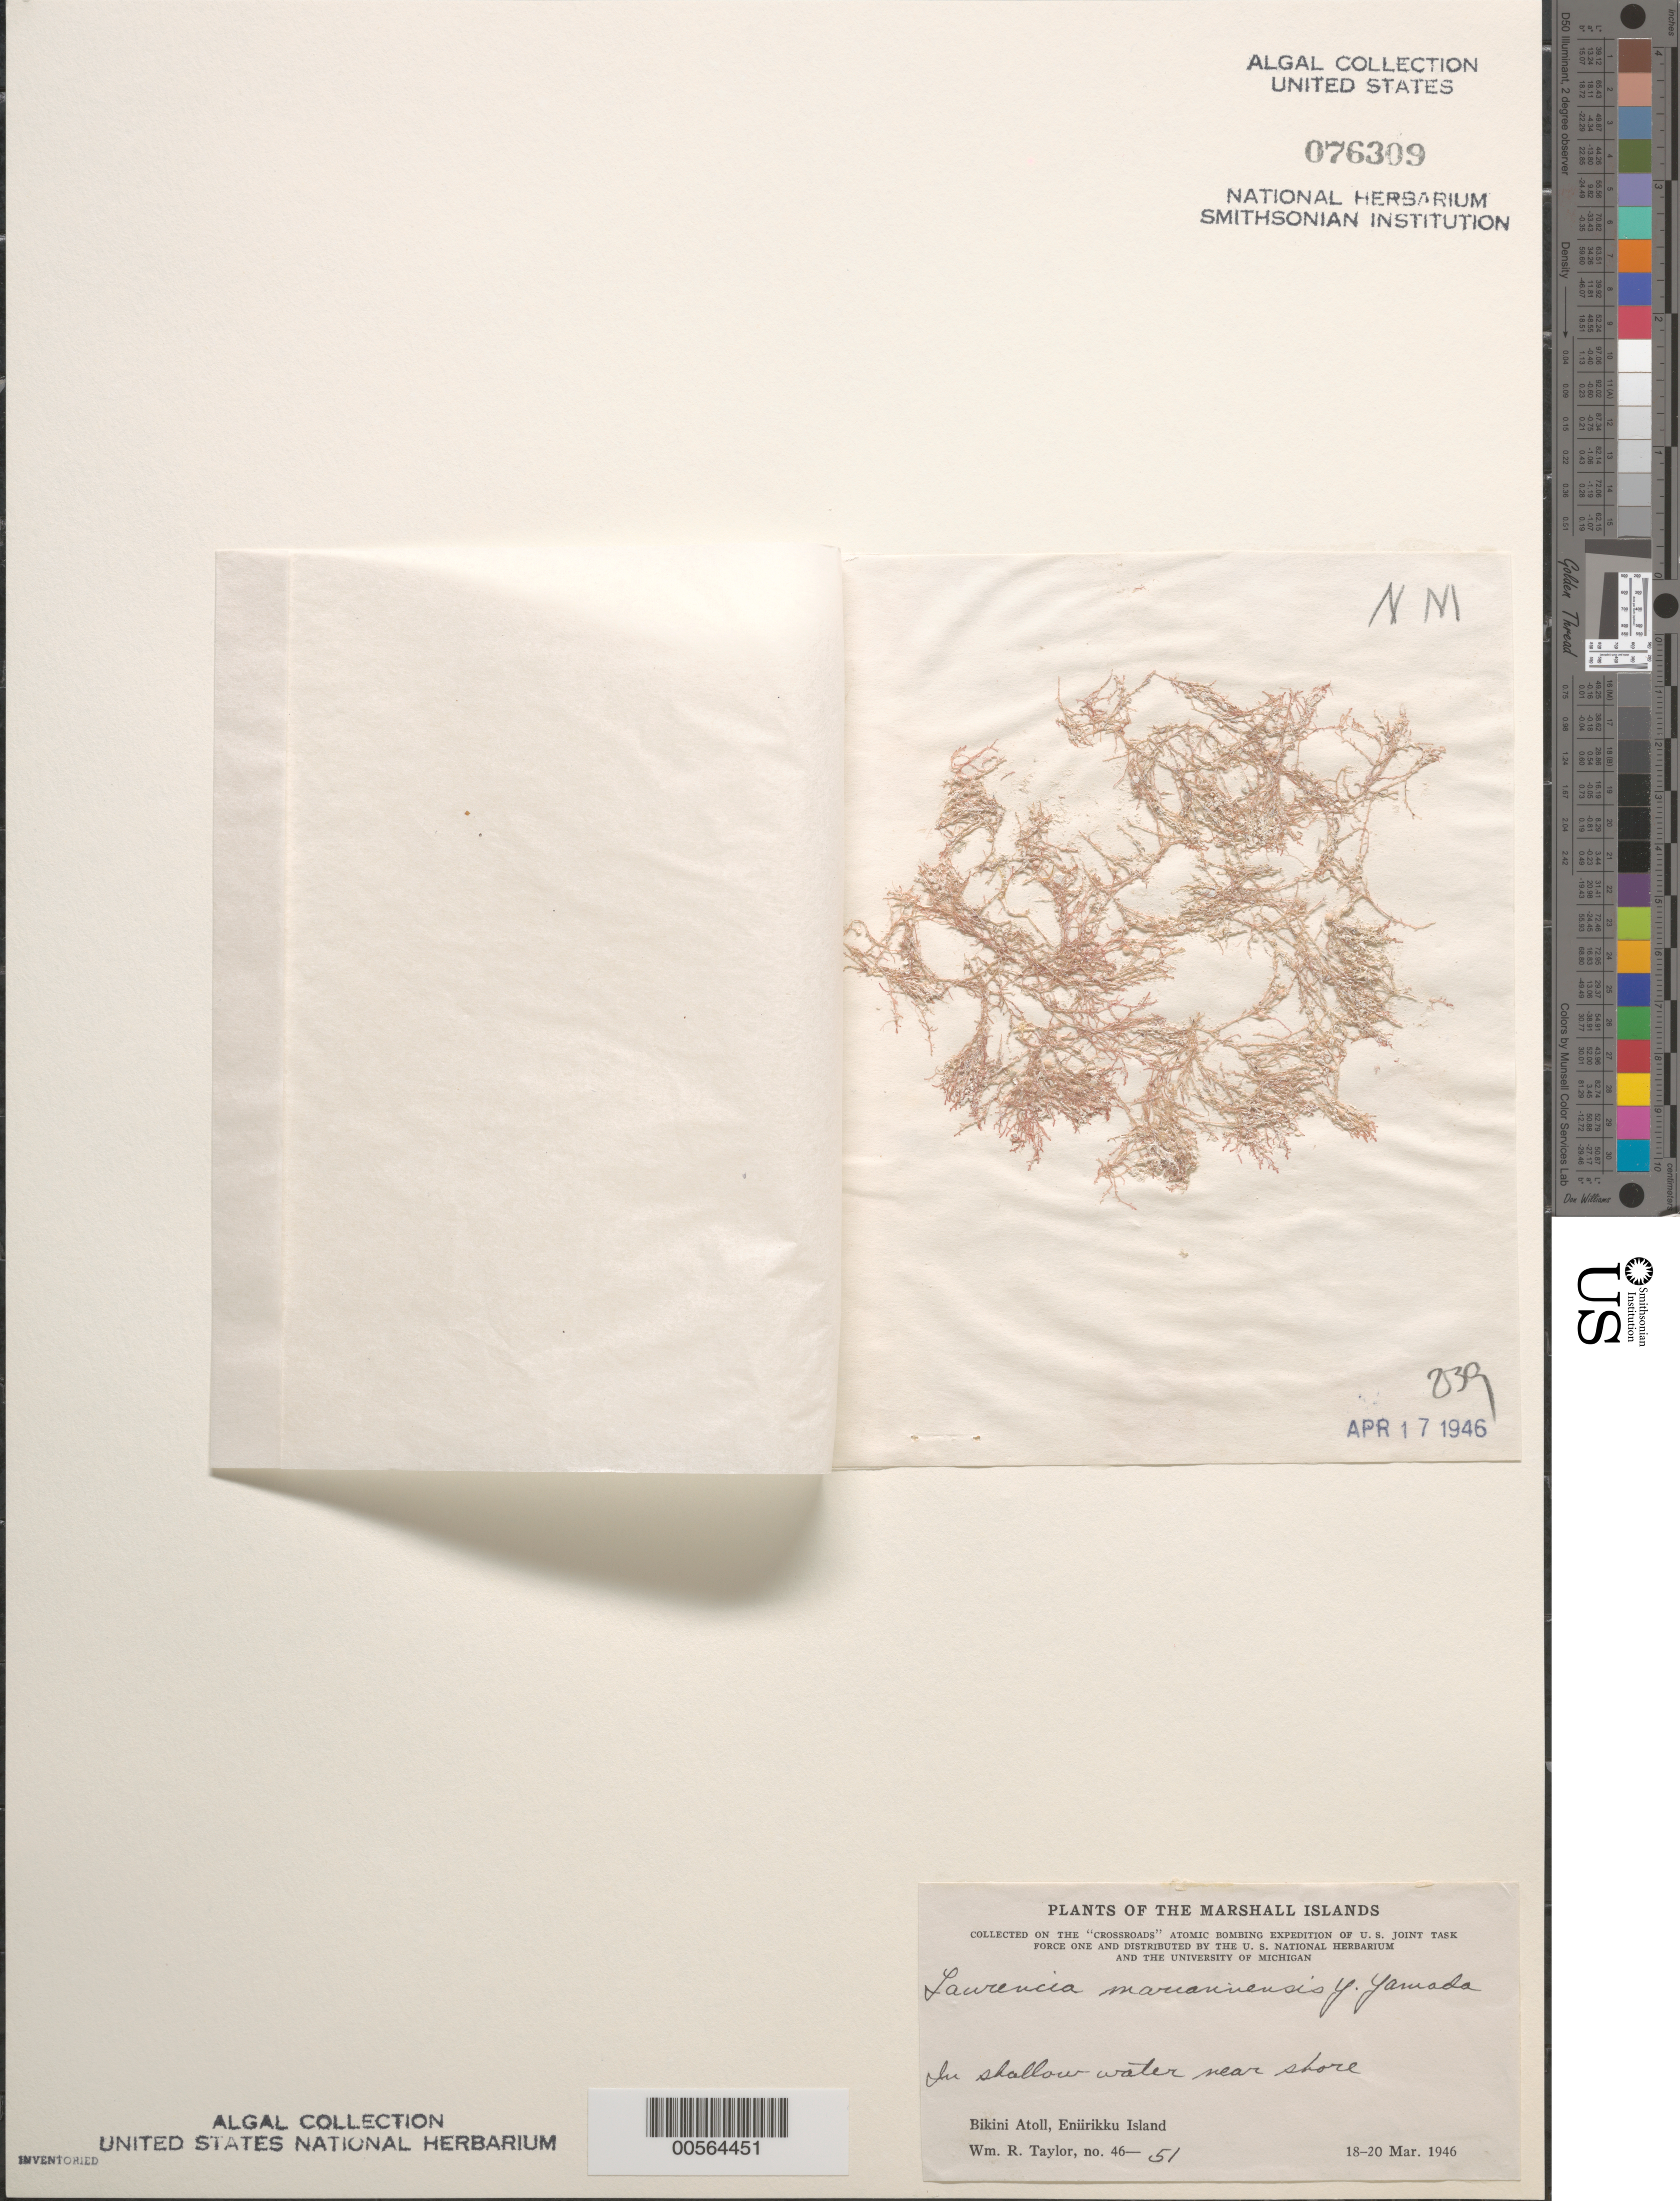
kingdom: Plantae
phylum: Rhodophyta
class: Florideophyceae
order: Ceramiales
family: Rhodomelaceae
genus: Laurencia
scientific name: Laurencia mariannensis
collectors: W. R. Taylor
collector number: WRT 46-51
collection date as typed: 18 Mar 1946 to 20 Mar 1946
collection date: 1946-03-18/1946-03-20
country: Marshall Islands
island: Bikini Atoll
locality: Eniirikku Islet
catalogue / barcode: US 76309